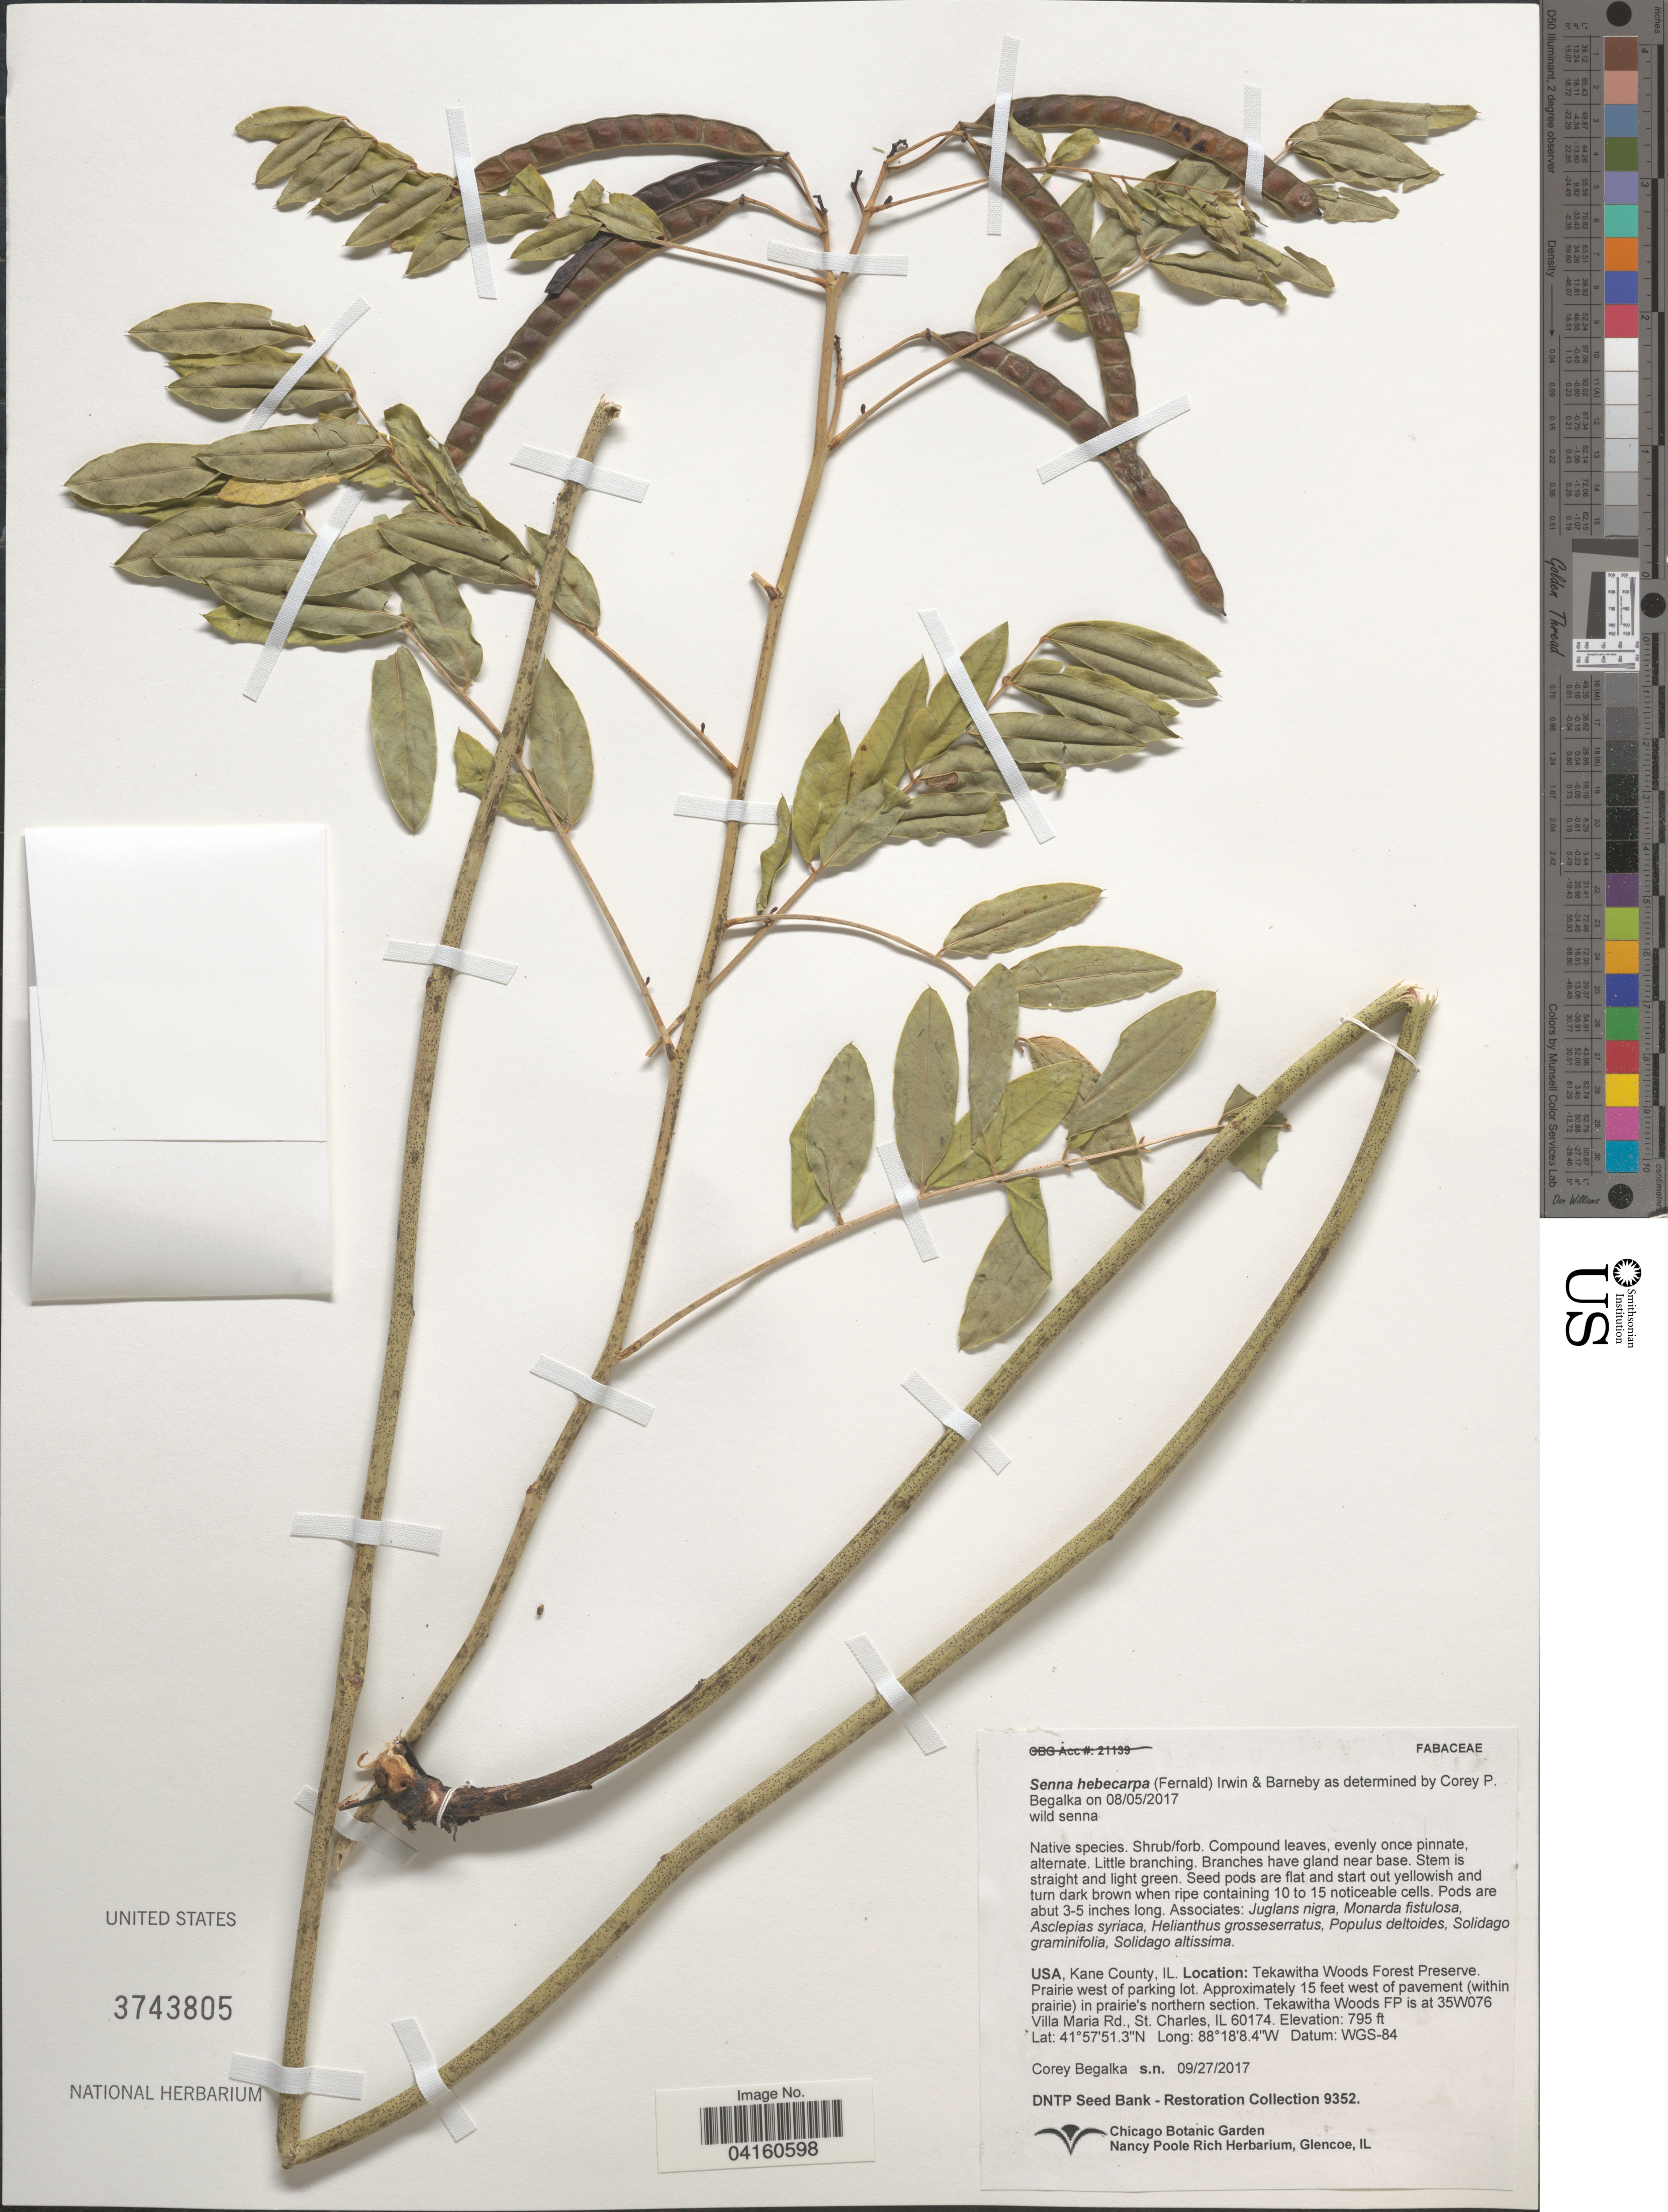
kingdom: Plantae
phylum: Tracheophyta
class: Magnoliopsida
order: Fabales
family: Fabaceae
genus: Senna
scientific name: Senna hebecarpa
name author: (Fernald) H.S. Irwin & Barneby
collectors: C. Begalka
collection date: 2017-09-27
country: United States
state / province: Illinois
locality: Kane County. Tekawitha Woods Forest Preserve. Prairie west of parking lot. Approximately 15 feet west of pavement (within prairie) in prairie's northern section. Tekawitha Woods FP is at 35W076 Villa Maria Rd., St. Charles, IL 60174.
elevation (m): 242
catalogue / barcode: US 3743805